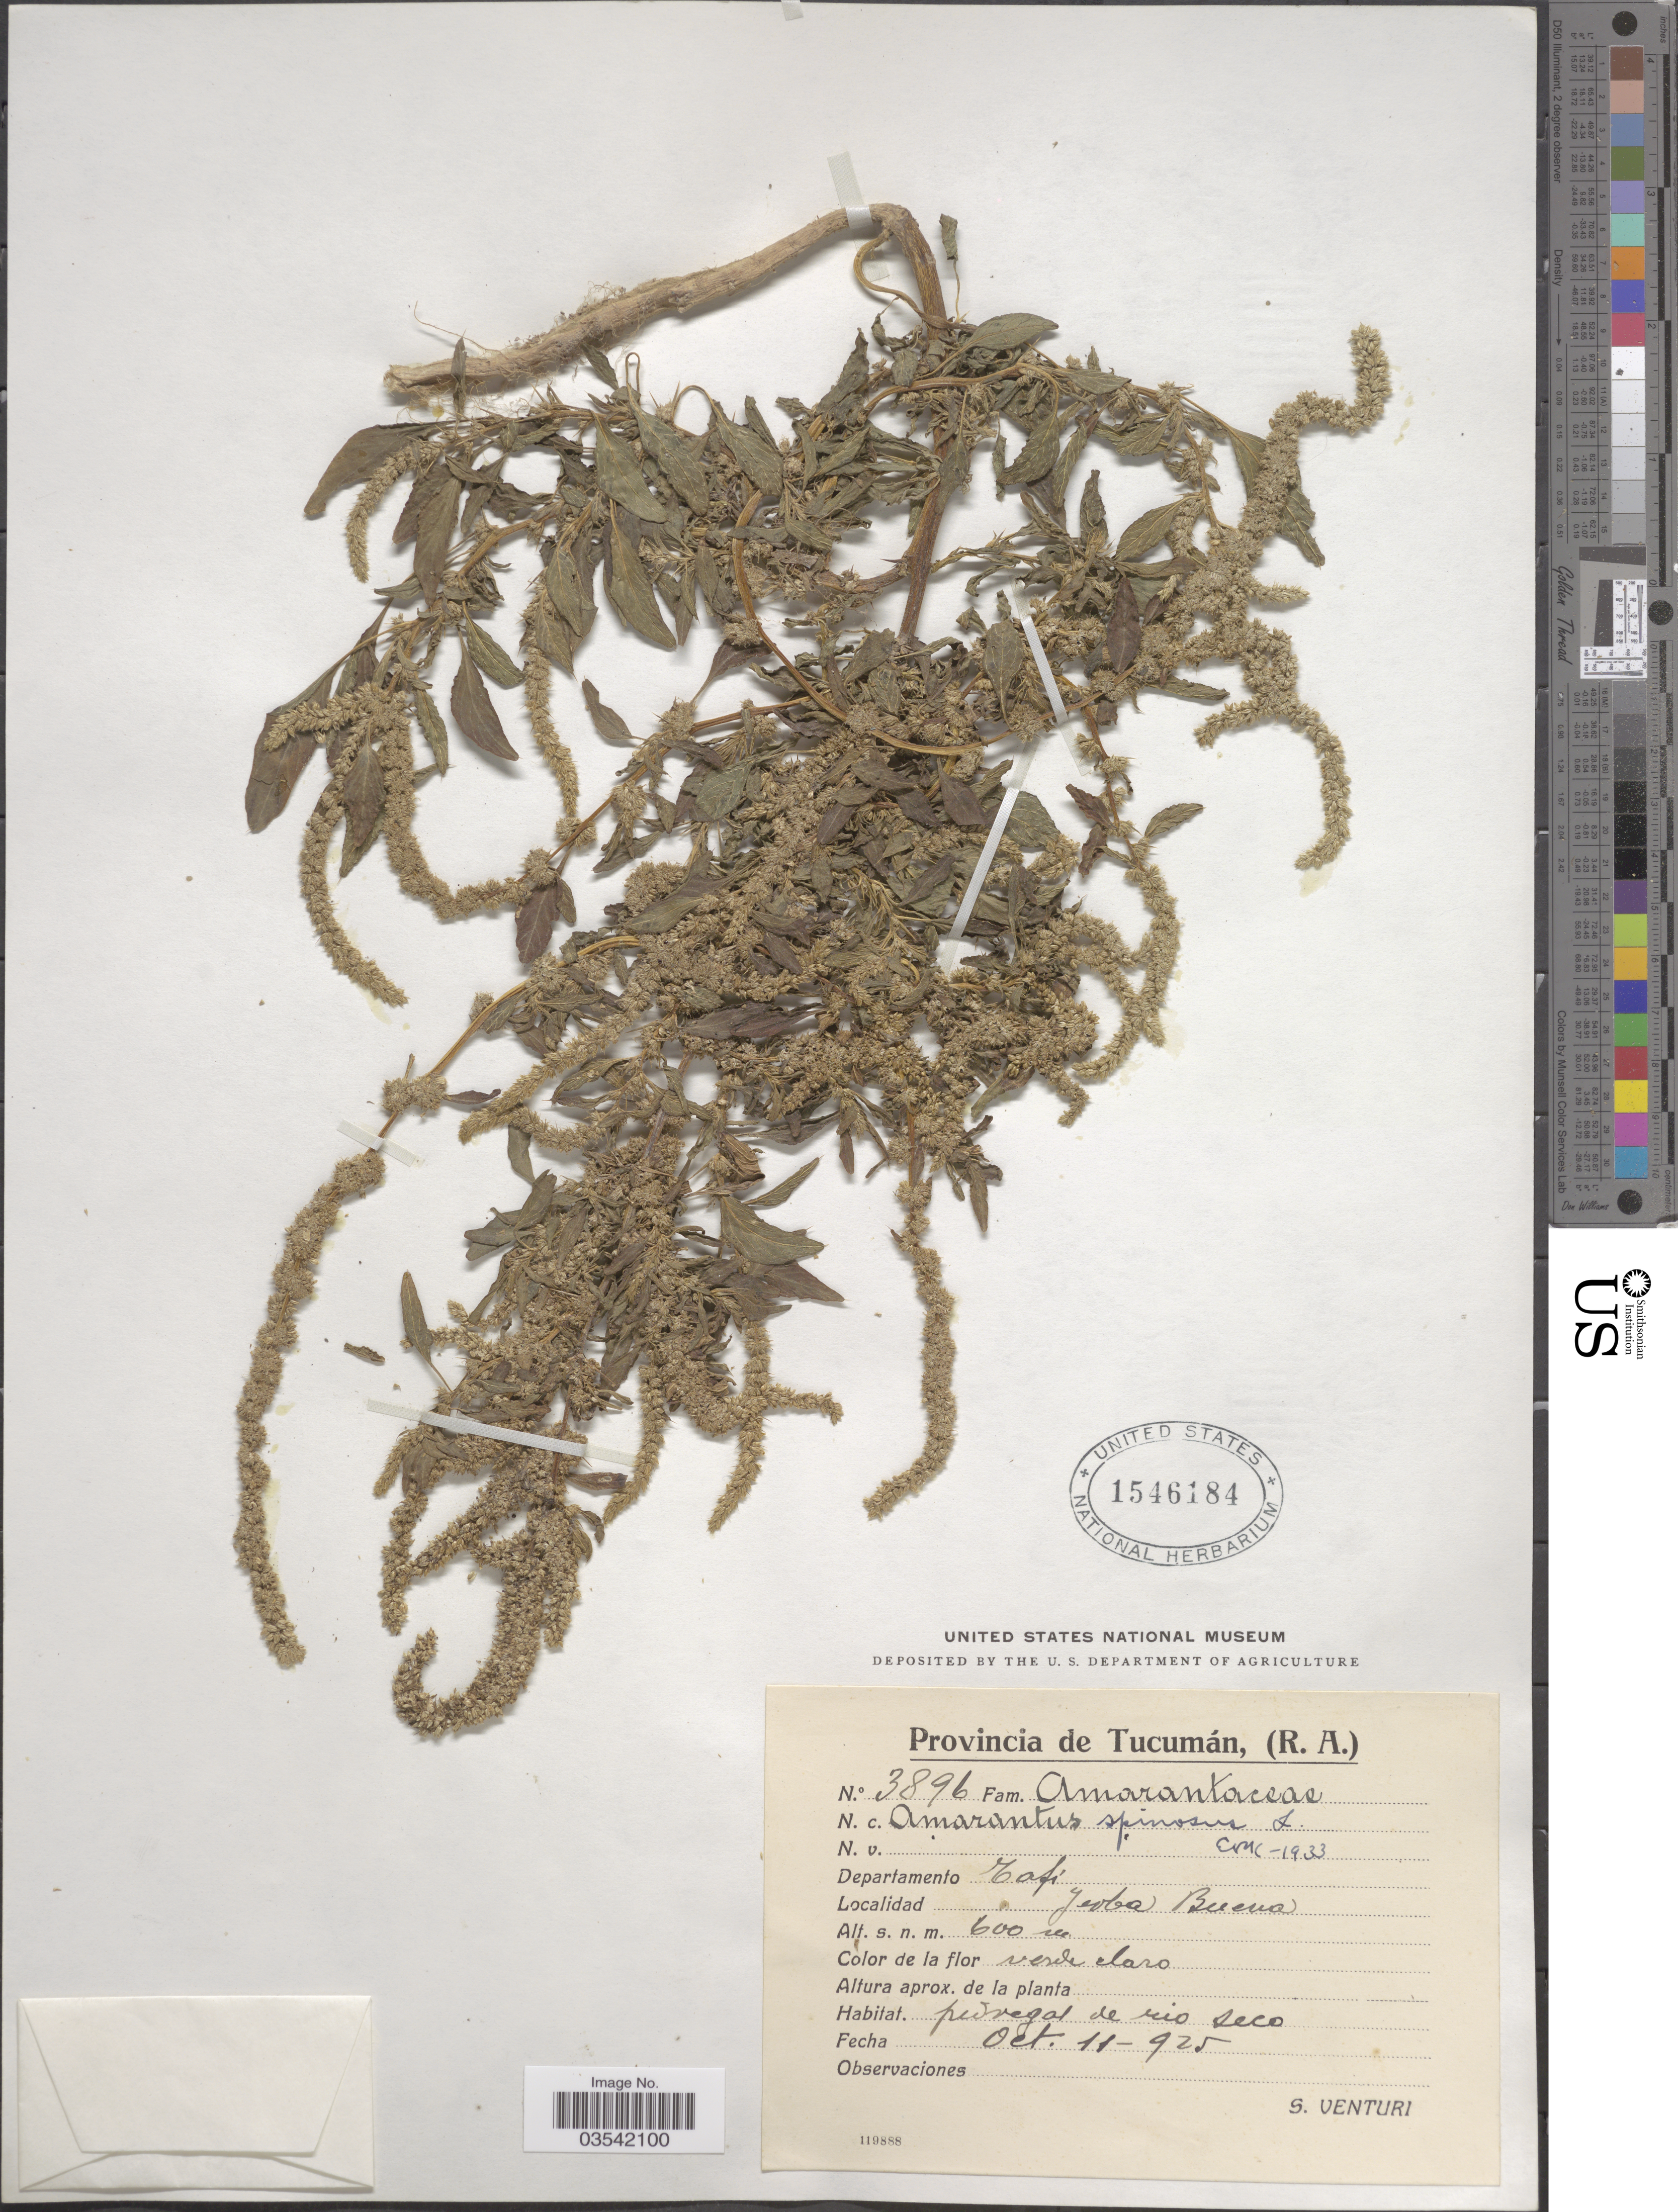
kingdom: Plantae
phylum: Tracheophyta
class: Magnoliopsida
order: Caryophyllales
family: Amaranthaceae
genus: Amaranthus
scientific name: Amaranthus spinosus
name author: L.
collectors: S. Venturi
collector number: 3896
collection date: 1925-10-11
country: Argentina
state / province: Tucuman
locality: Departamento Tafí Yerba Buena.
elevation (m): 600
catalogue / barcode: US 1546184